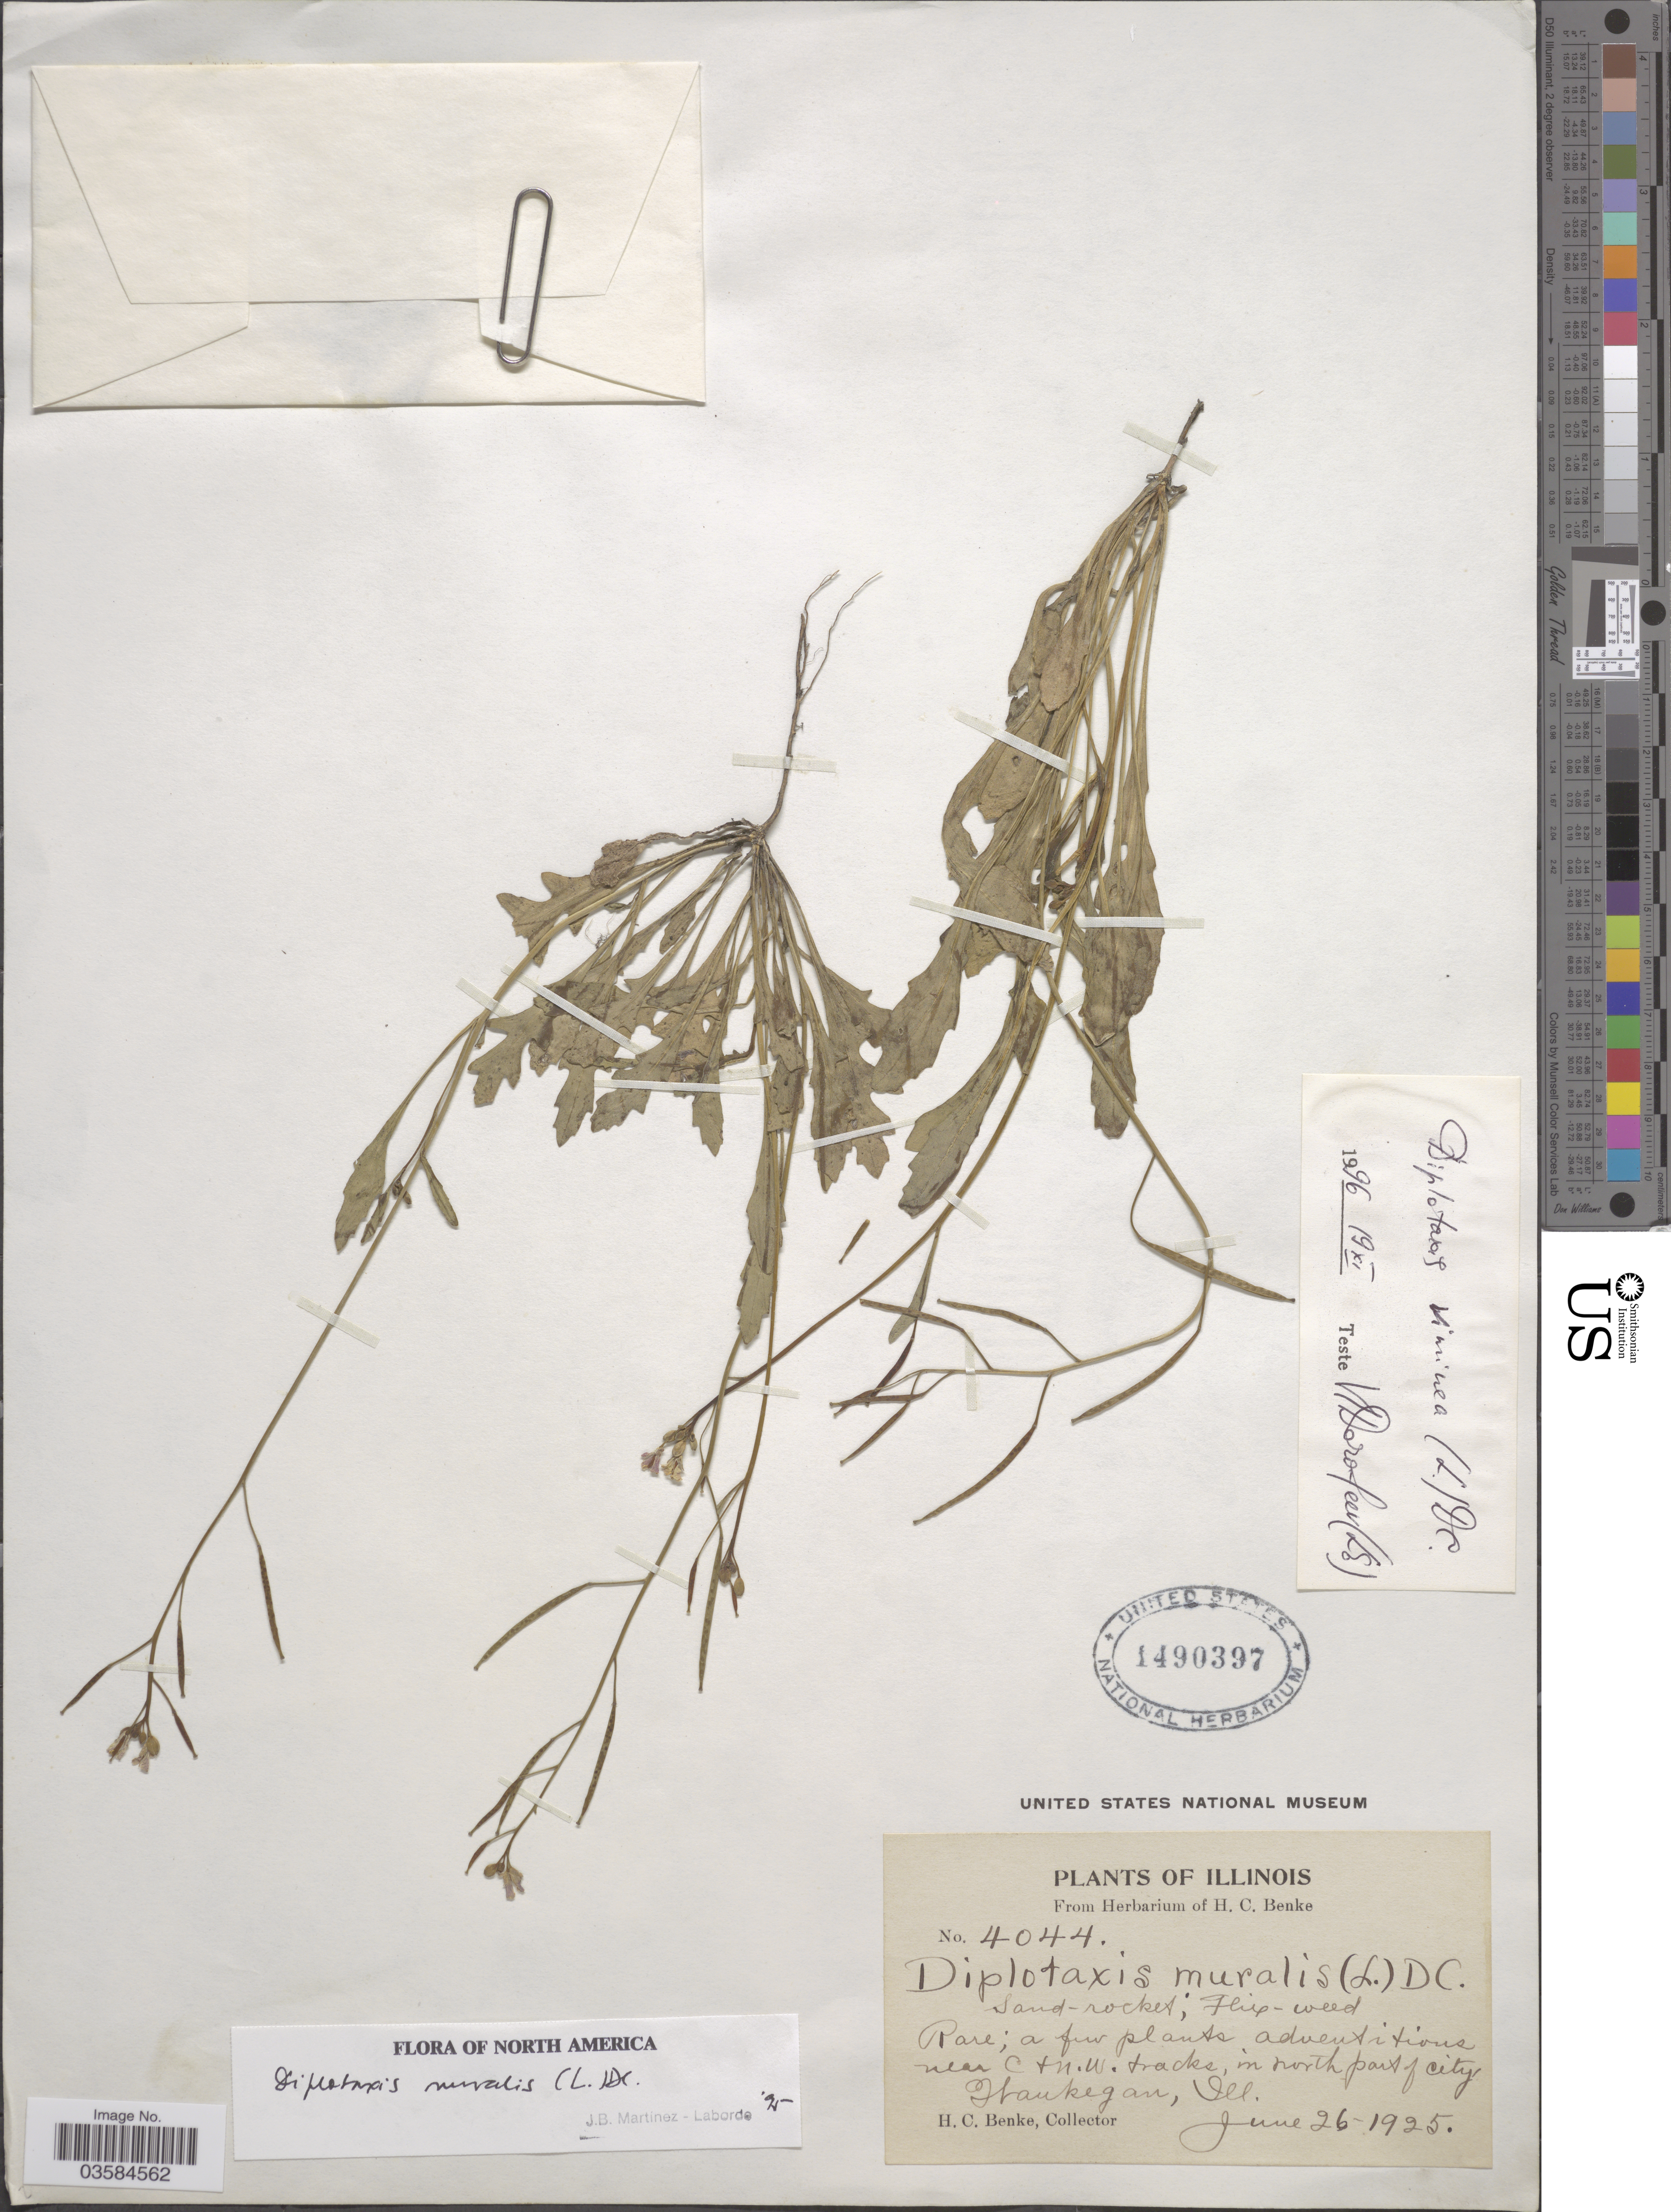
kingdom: Plantae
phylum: Tracheophyta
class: Magnoliopsida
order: Brassicales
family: Brassicaceae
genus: Diplotaxis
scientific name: Diplotaxis muralis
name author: (L.) DC.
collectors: H. Benke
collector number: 4044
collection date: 1925-06-26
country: United States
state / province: Illinois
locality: Near C + N.W. tracks, in north part of city, Waukegan.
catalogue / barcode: US 1490397